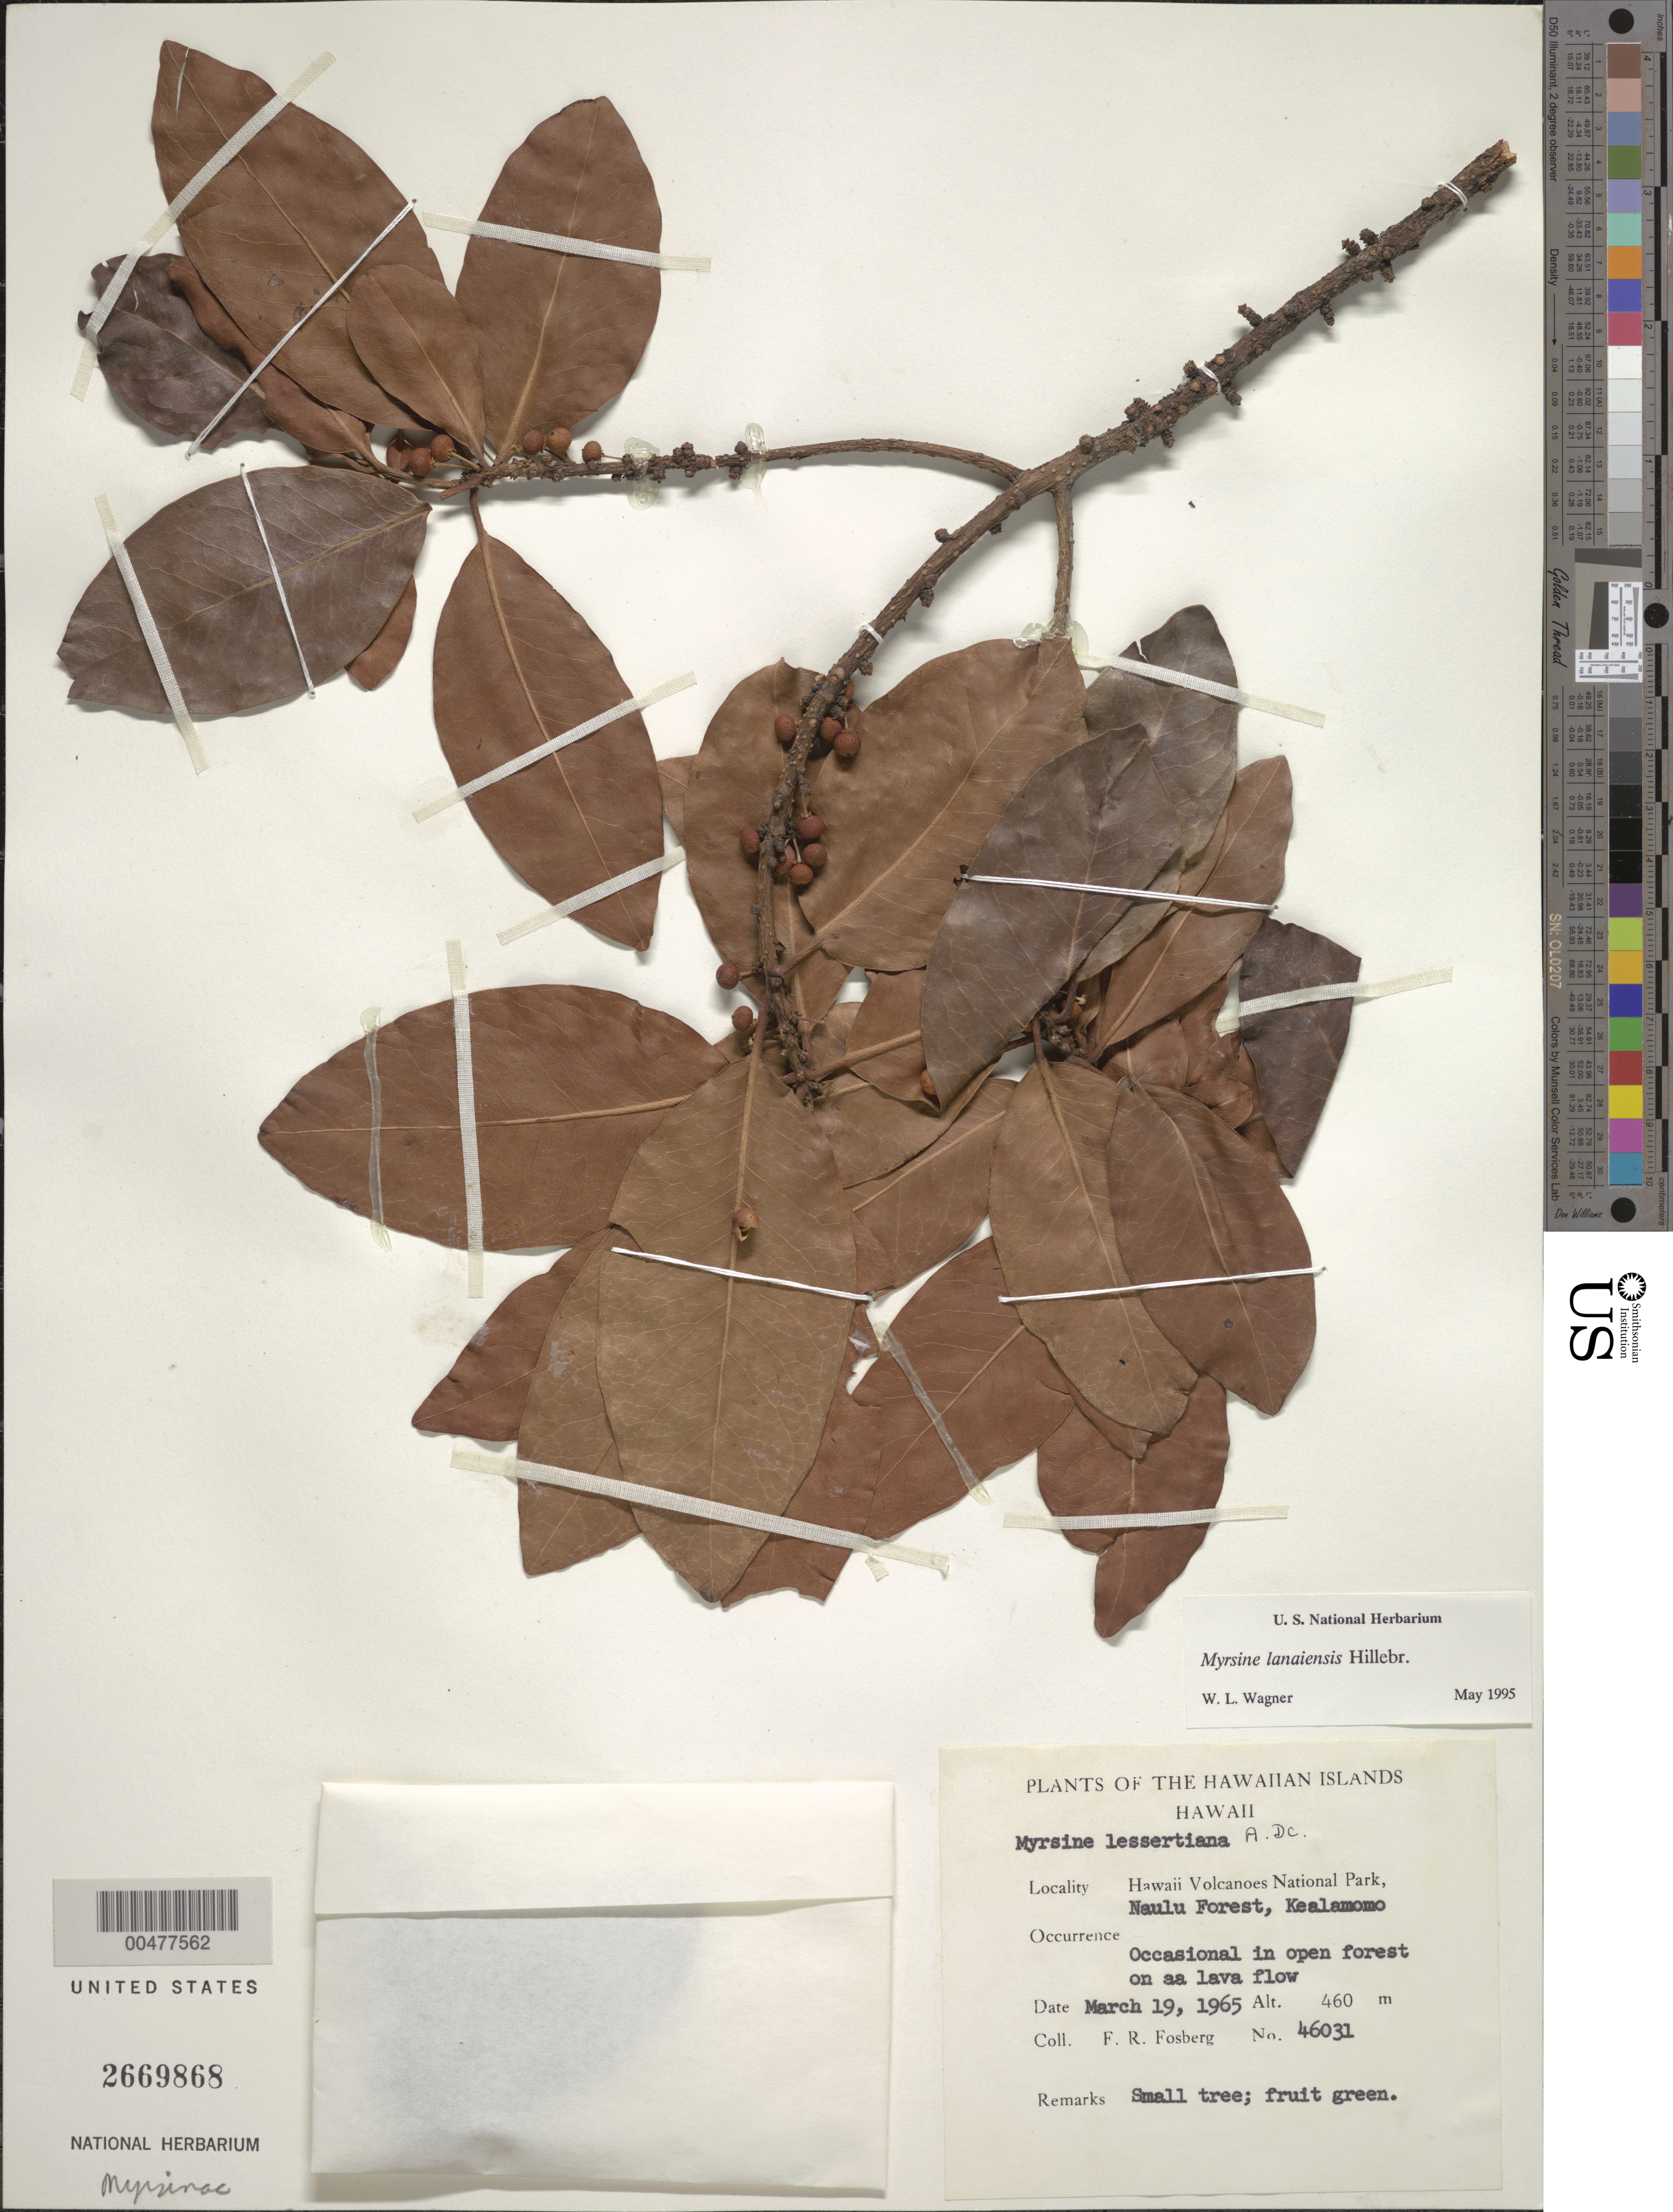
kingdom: Plantae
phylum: Tracheophyta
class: Magnoliopsida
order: Ericales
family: Primulaceae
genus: Myrsine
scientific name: Myrsine lanaiensis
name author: Hillebr.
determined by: Wagner, W. L., (BOT), Smithsonian Institution - National Museum of Natural History (UNITED STATES)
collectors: F. R. Fosberg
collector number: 46031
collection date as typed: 19 Mar 1965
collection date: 1965-03-19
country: United States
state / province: Hawaii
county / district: Hawaii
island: Hawaii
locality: Hawaii Volcanoes National Park, Naulu Forest, Kealamomo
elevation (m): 460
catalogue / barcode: US 2669868